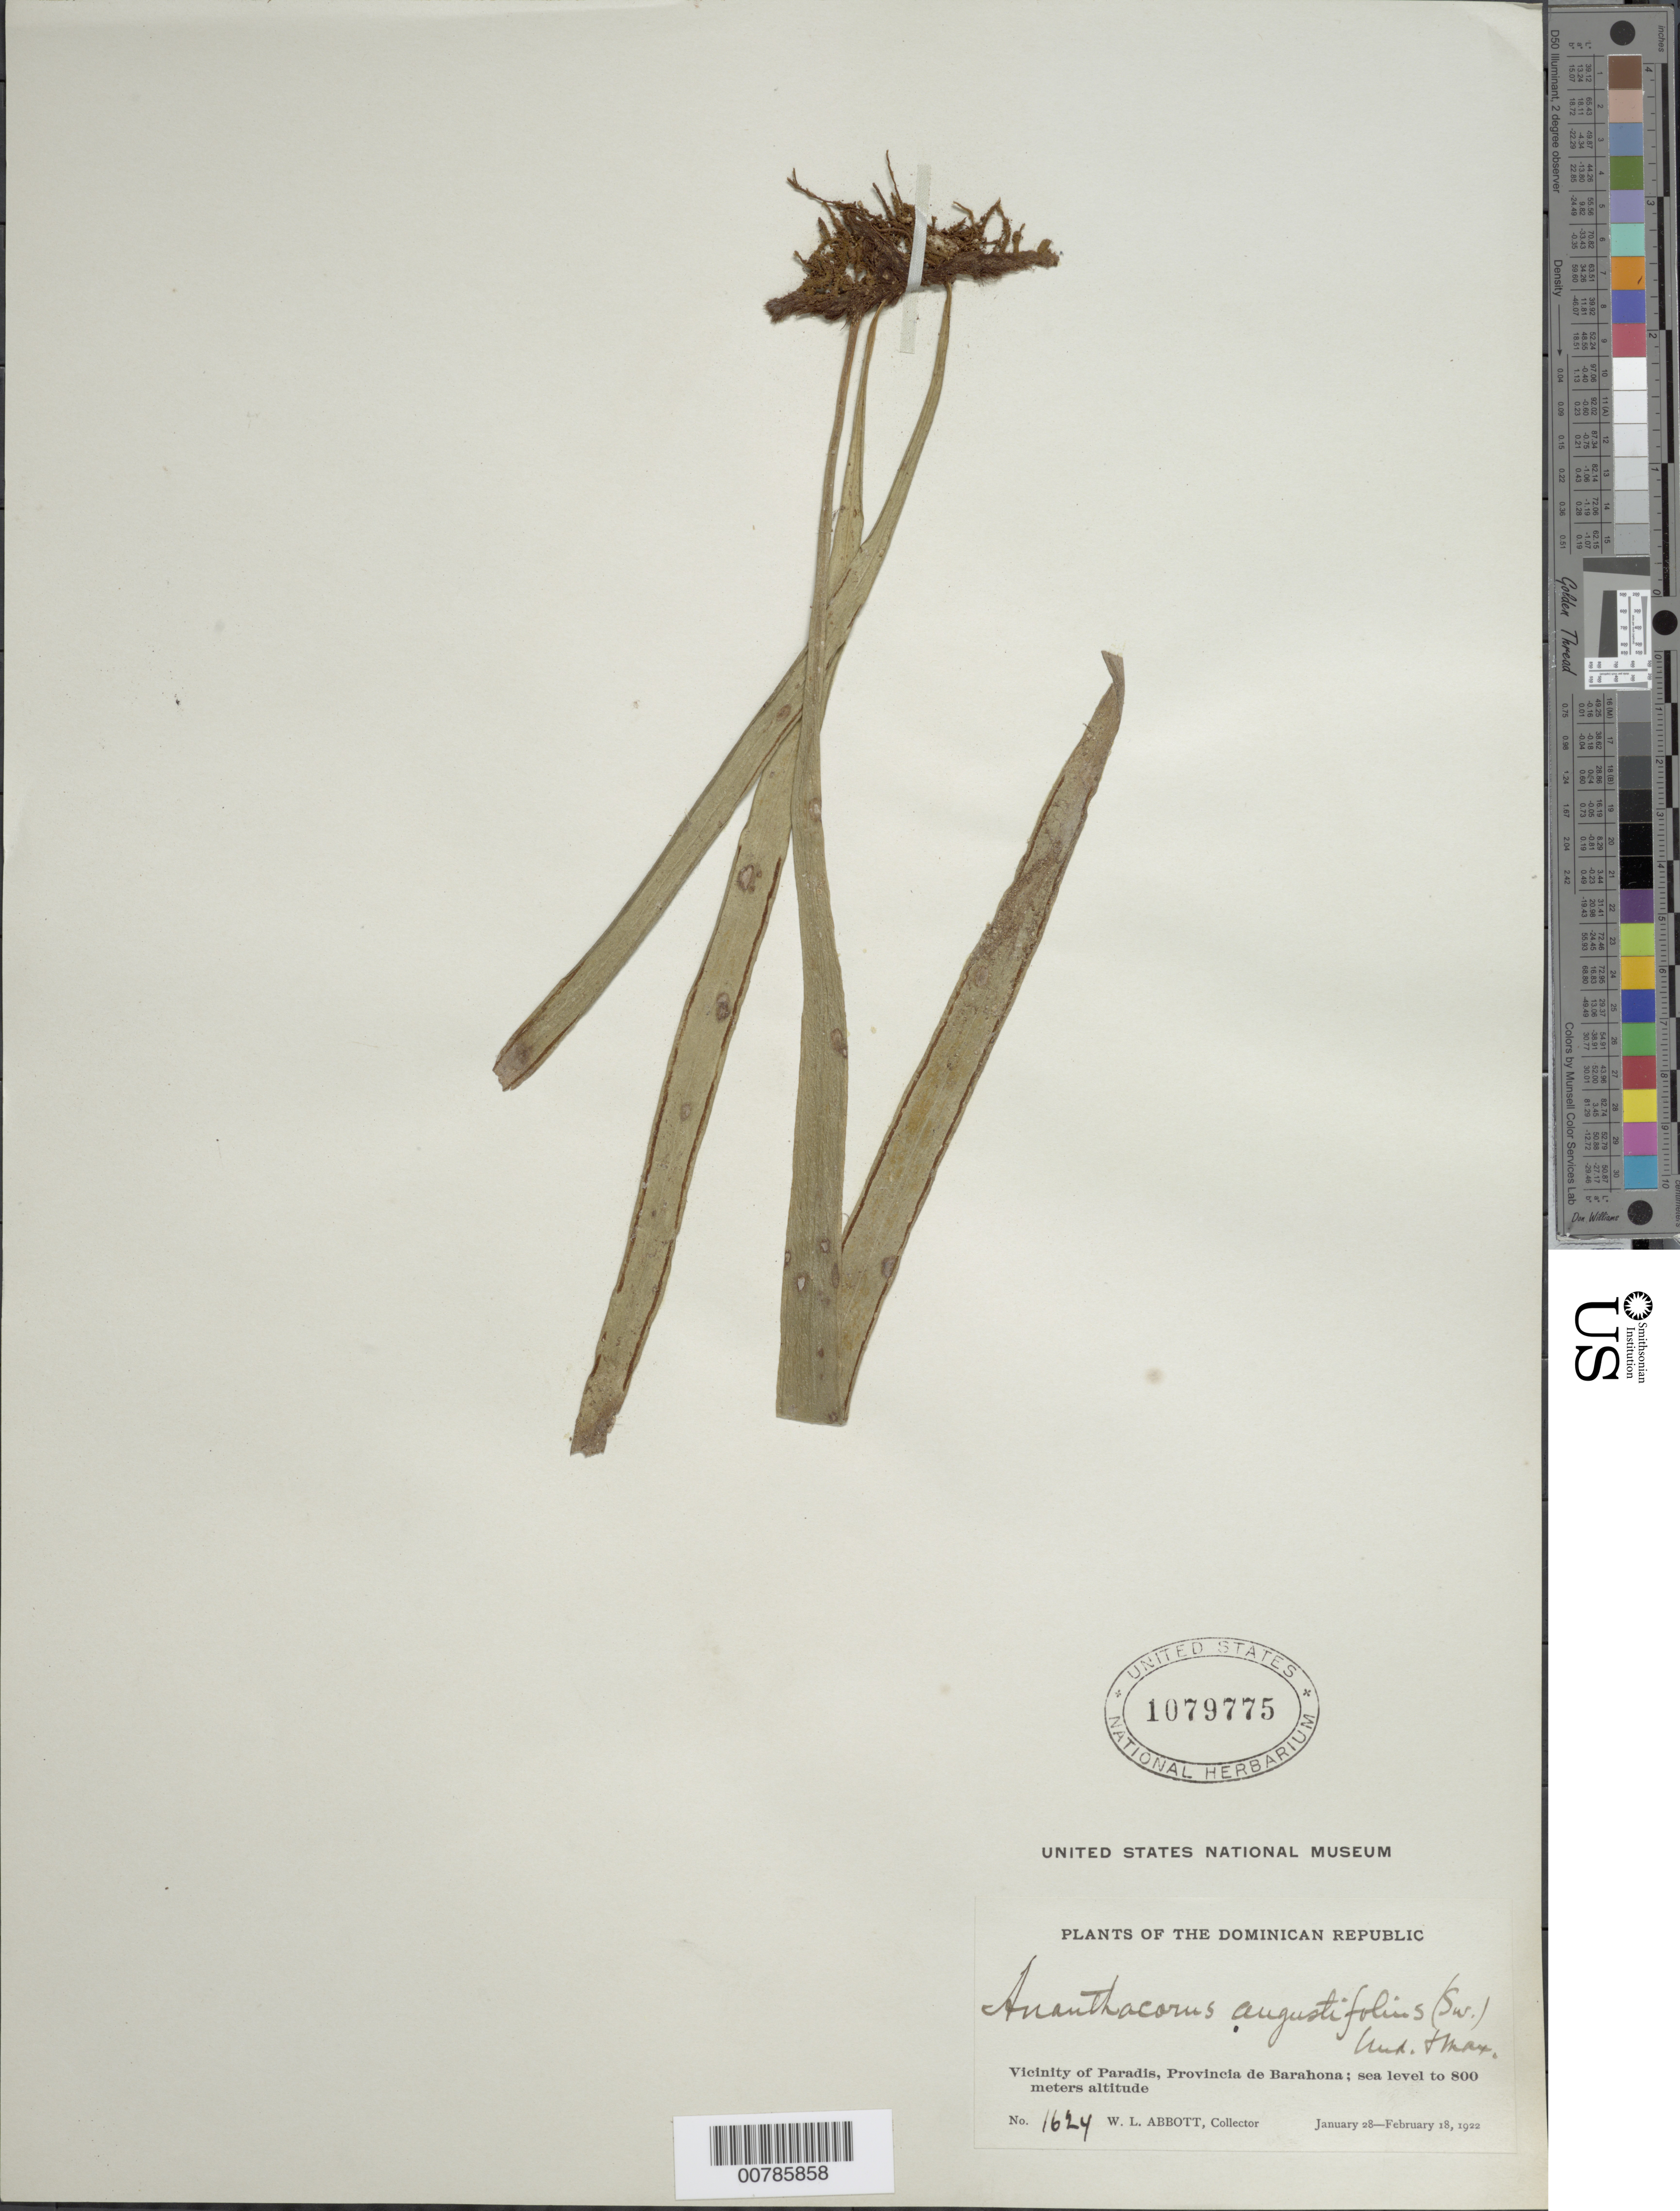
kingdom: Plantae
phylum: Tracheophyta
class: Polypodiopsida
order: Polypodiales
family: Pteridaceae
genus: Ananthacorus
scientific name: Ananthacorus angustifolius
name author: (Sw.) Underw. & Maxon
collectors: W. L. Abbott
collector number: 1624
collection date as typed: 28 Feb 1922 18 Feb 1922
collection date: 1922-02-18/1922-02-28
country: Dominican Republic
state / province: Barahona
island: Hispaniola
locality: Paradis, vicinity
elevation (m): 0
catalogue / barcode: US 1079775